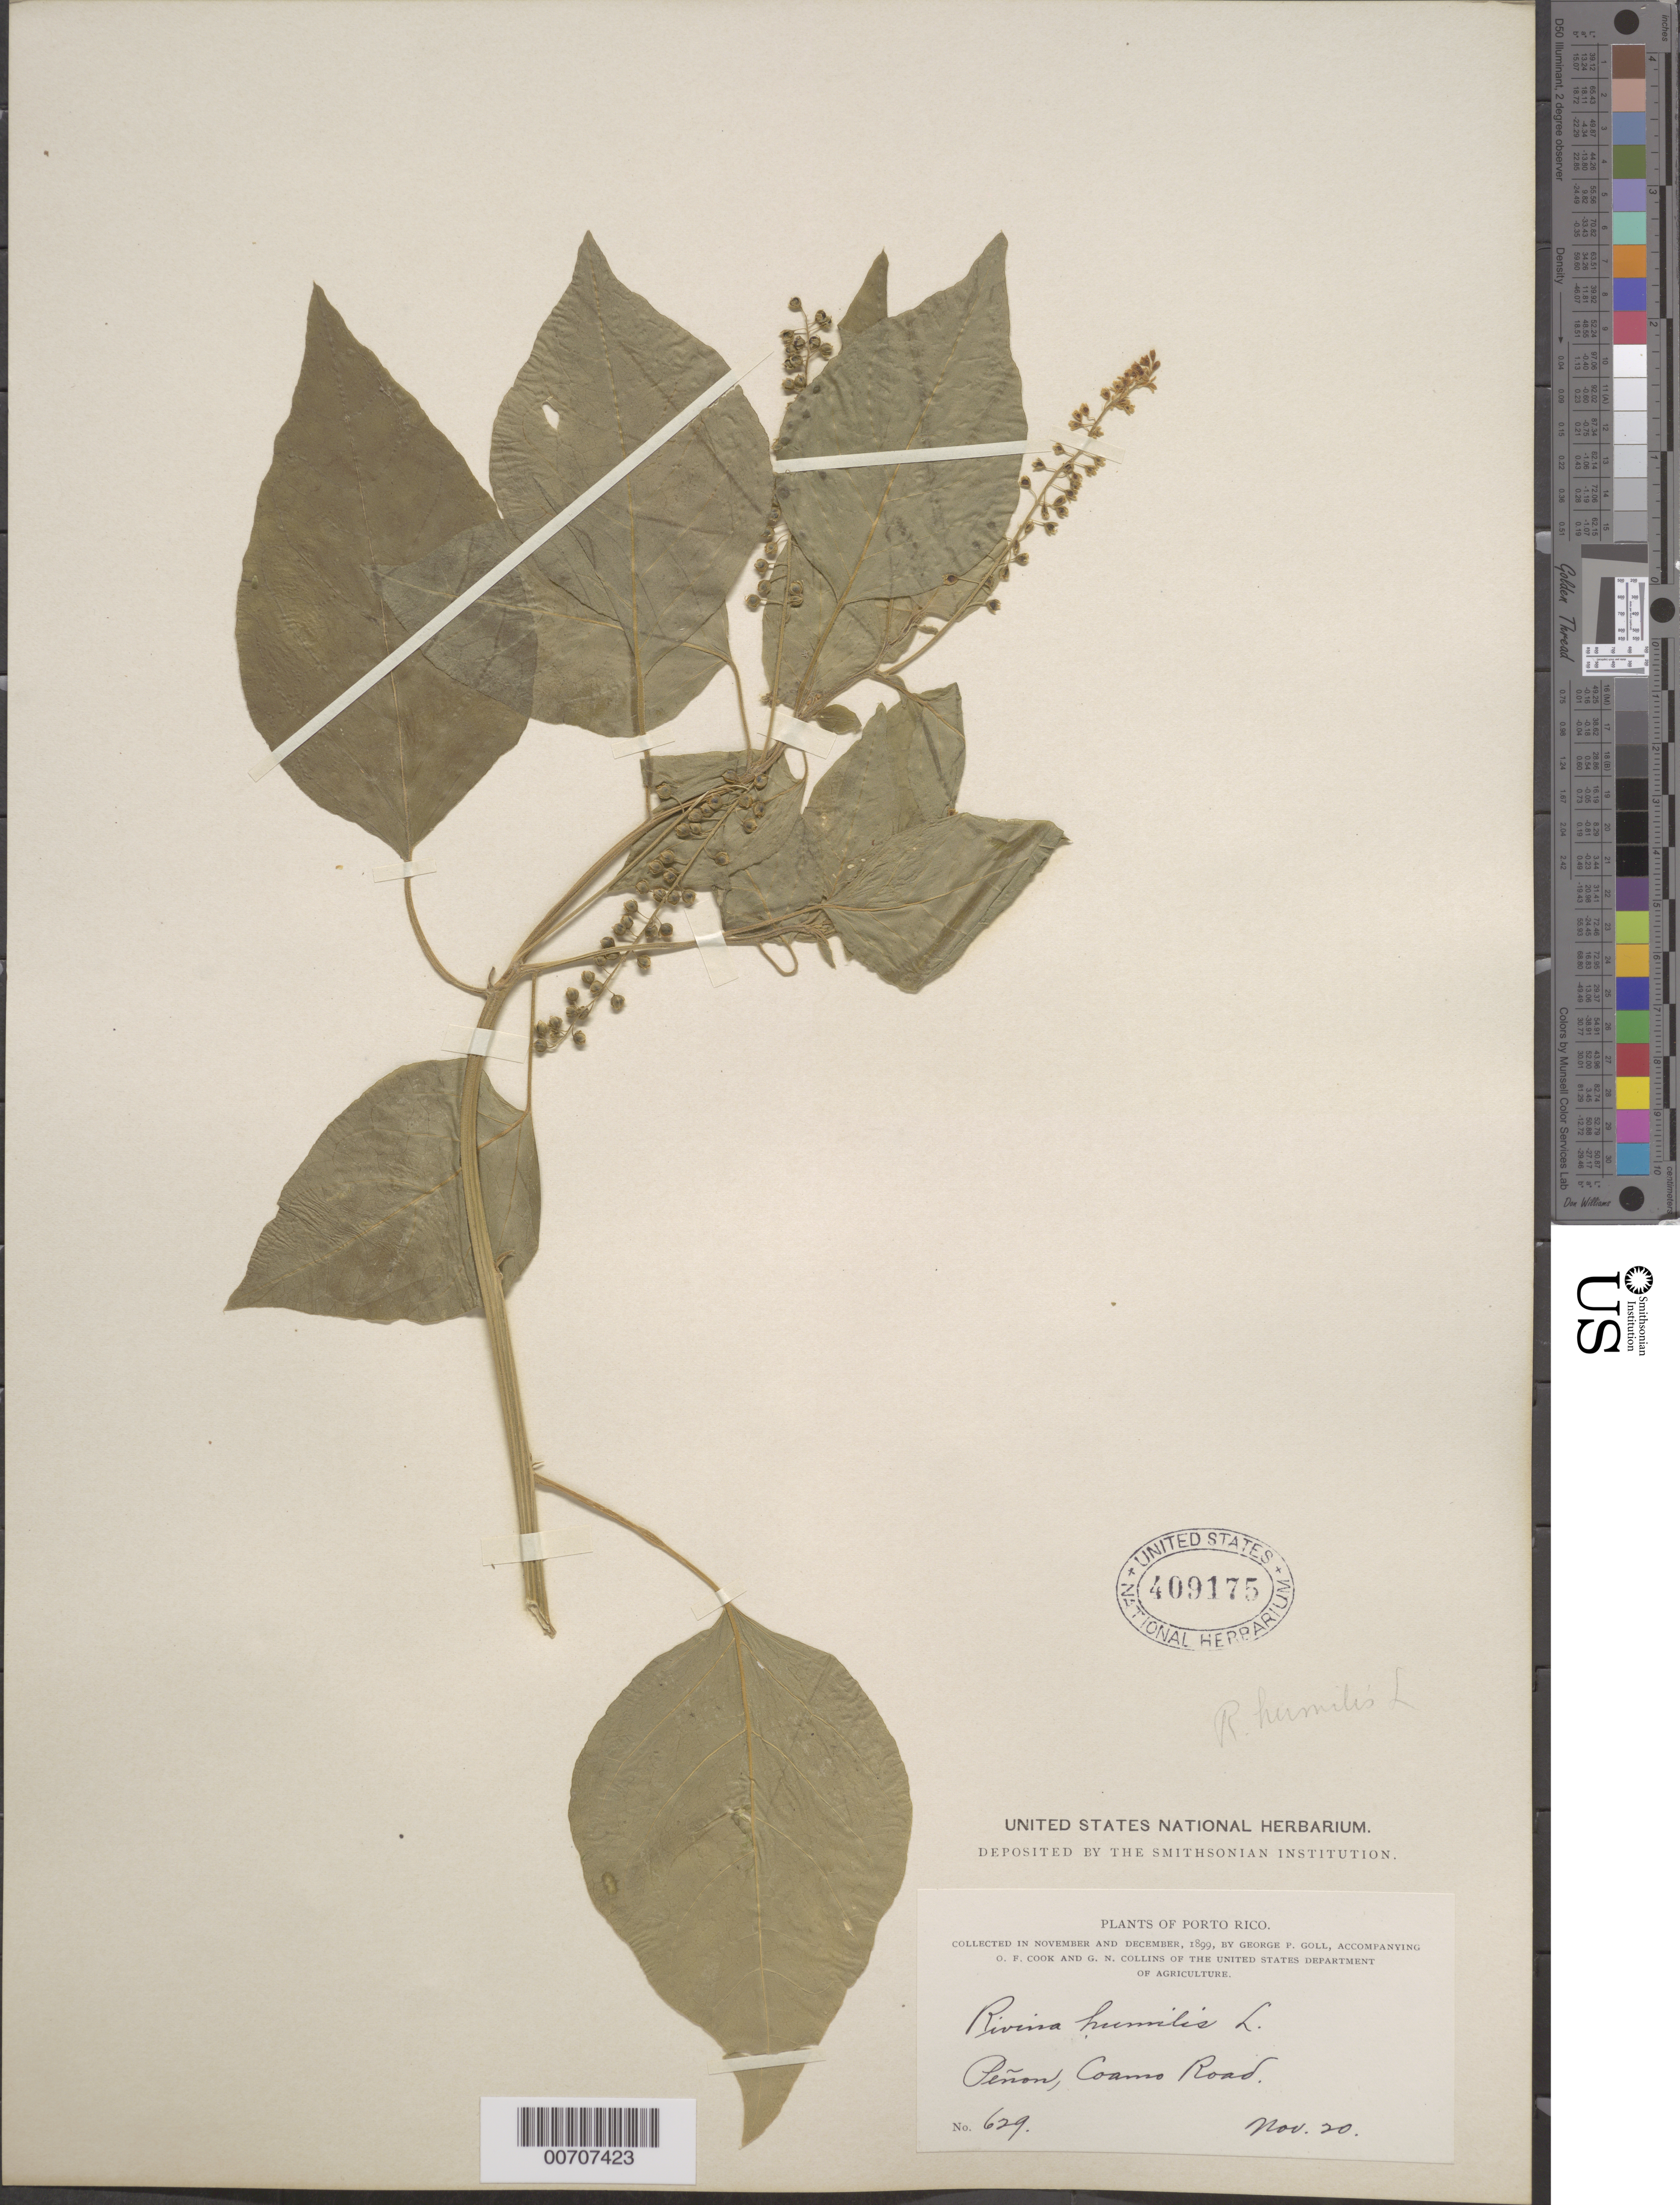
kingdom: Plantae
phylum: Tracheophyta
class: Magnoliopsida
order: Caryophyllales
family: Phytolaccaceae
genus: Rivina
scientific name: Rivina humilis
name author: L.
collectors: G. Goll, O. F. Cook & G. Collins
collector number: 629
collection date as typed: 20 Nov 1899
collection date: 1899-11-20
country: Puerto Rico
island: Greater Antilles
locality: Peñon, Coamo Road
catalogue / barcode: US 409175